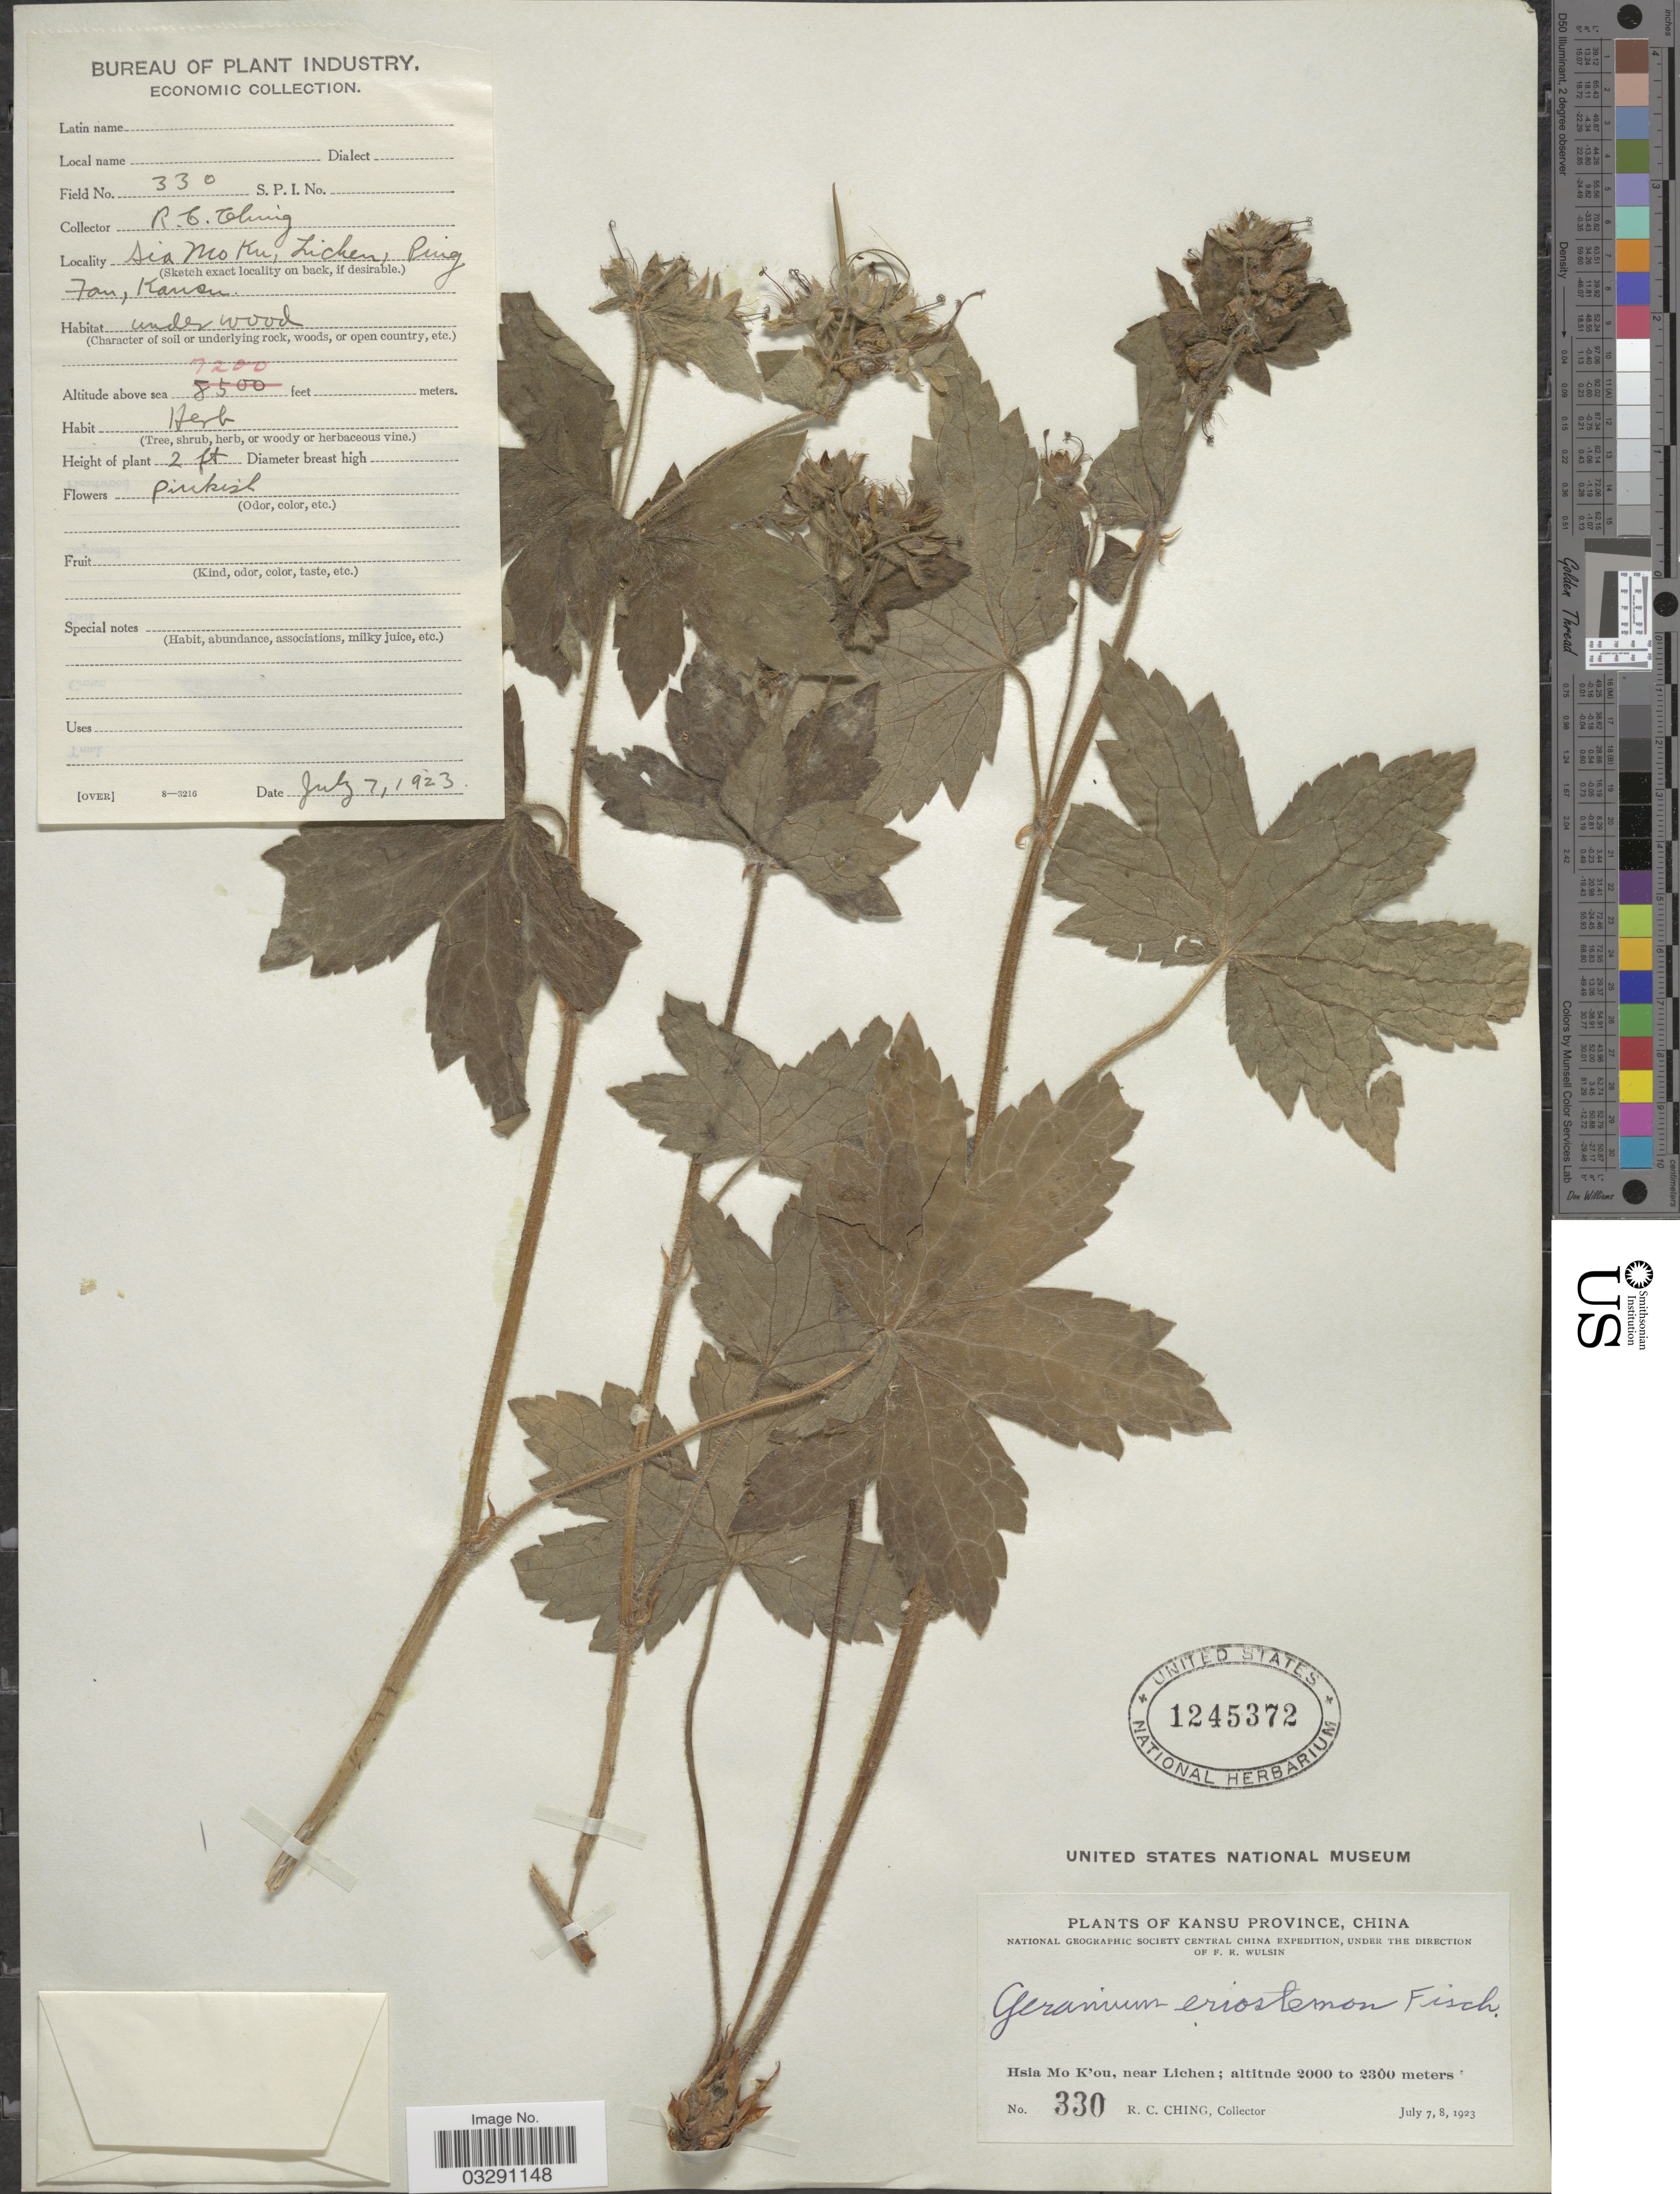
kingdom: Plantae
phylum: Tracheophyta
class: Magnoliopsida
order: Geraniales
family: Geraniaceae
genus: Geranium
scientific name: Geranium eriostemon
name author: Fisch. ex DC.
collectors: R. C. Ching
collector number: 330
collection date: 1923-07-07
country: China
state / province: Gansu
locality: Kansu Province. Hsia Mo K'ou, near Lichen. Ping Fan, Kansu.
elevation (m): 2195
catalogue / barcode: US 1245372